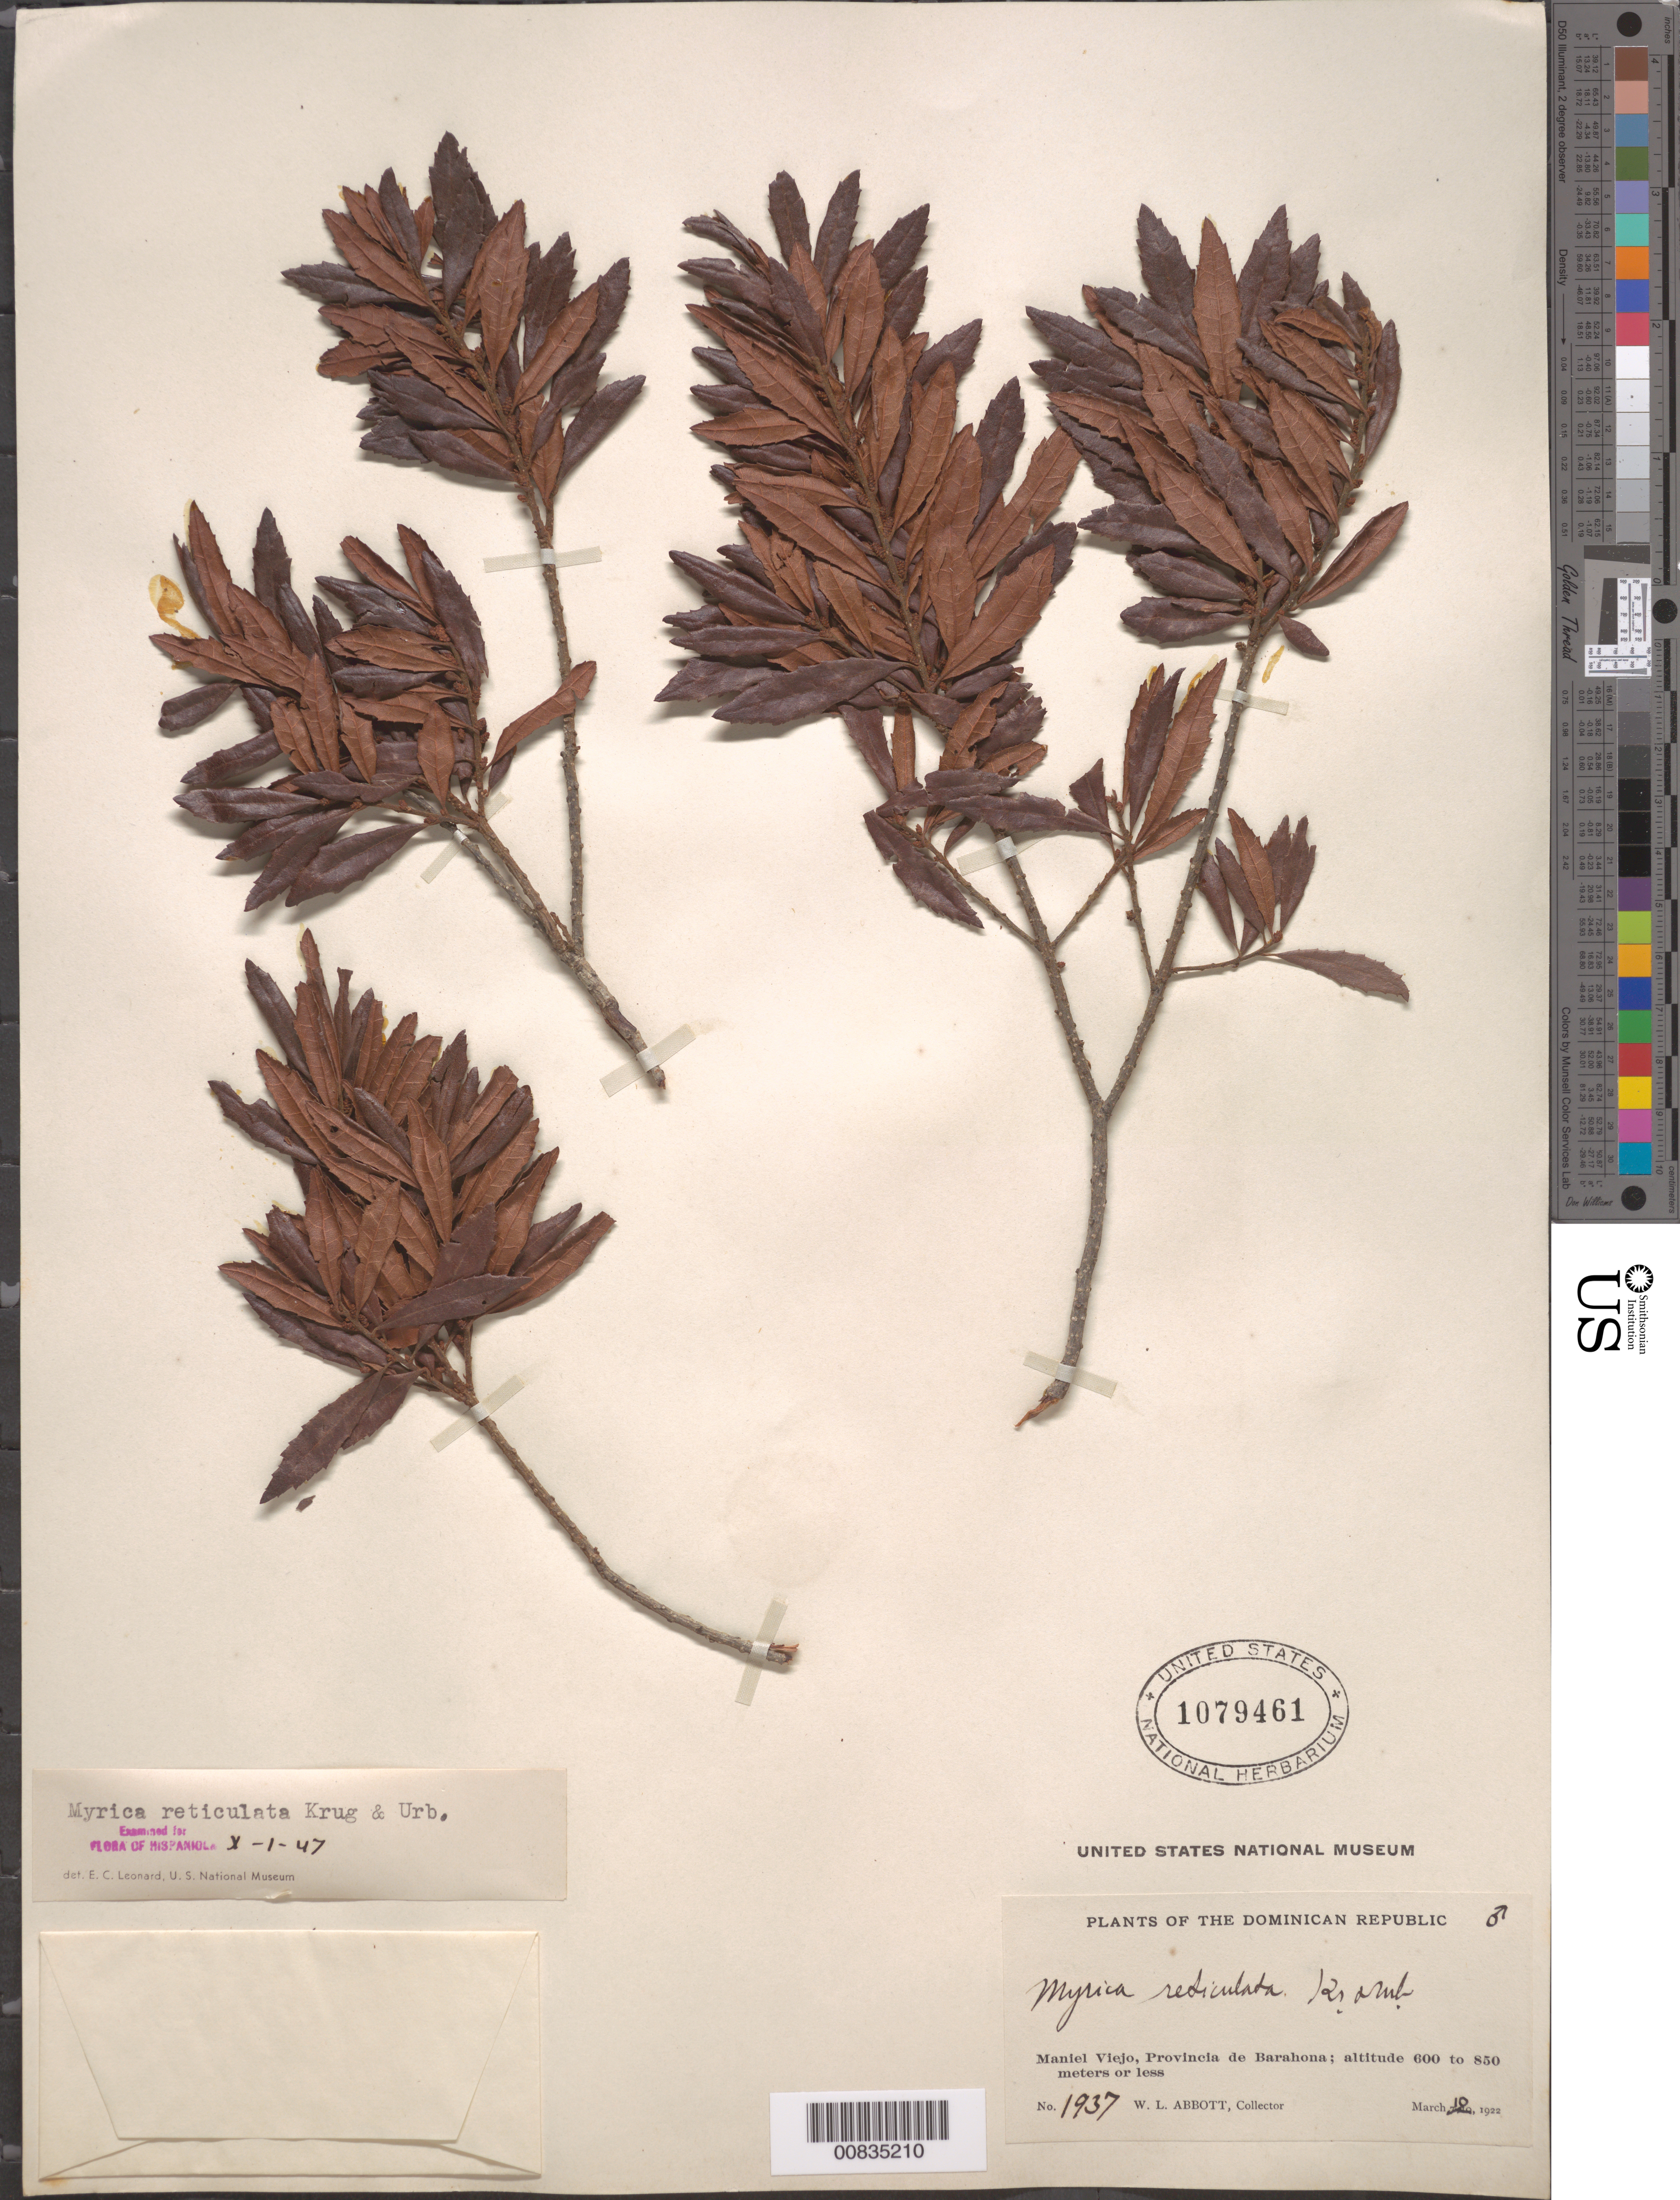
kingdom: Plantae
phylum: Tracheophyta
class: Magnoliopsida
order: Fagales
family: Myricaceae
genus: Myrica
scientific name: Myrica reticulata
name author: Krug & Urb.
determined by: Leonard, Emery C., (US)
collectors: W. L. Abbott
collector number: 1937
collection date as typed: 10 Mar 1922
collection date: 1922-03-10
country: Dominican Republic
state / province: Barahona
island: Hispaniola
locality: Maniel Viejo.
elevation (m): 600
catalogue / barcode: US 1079461